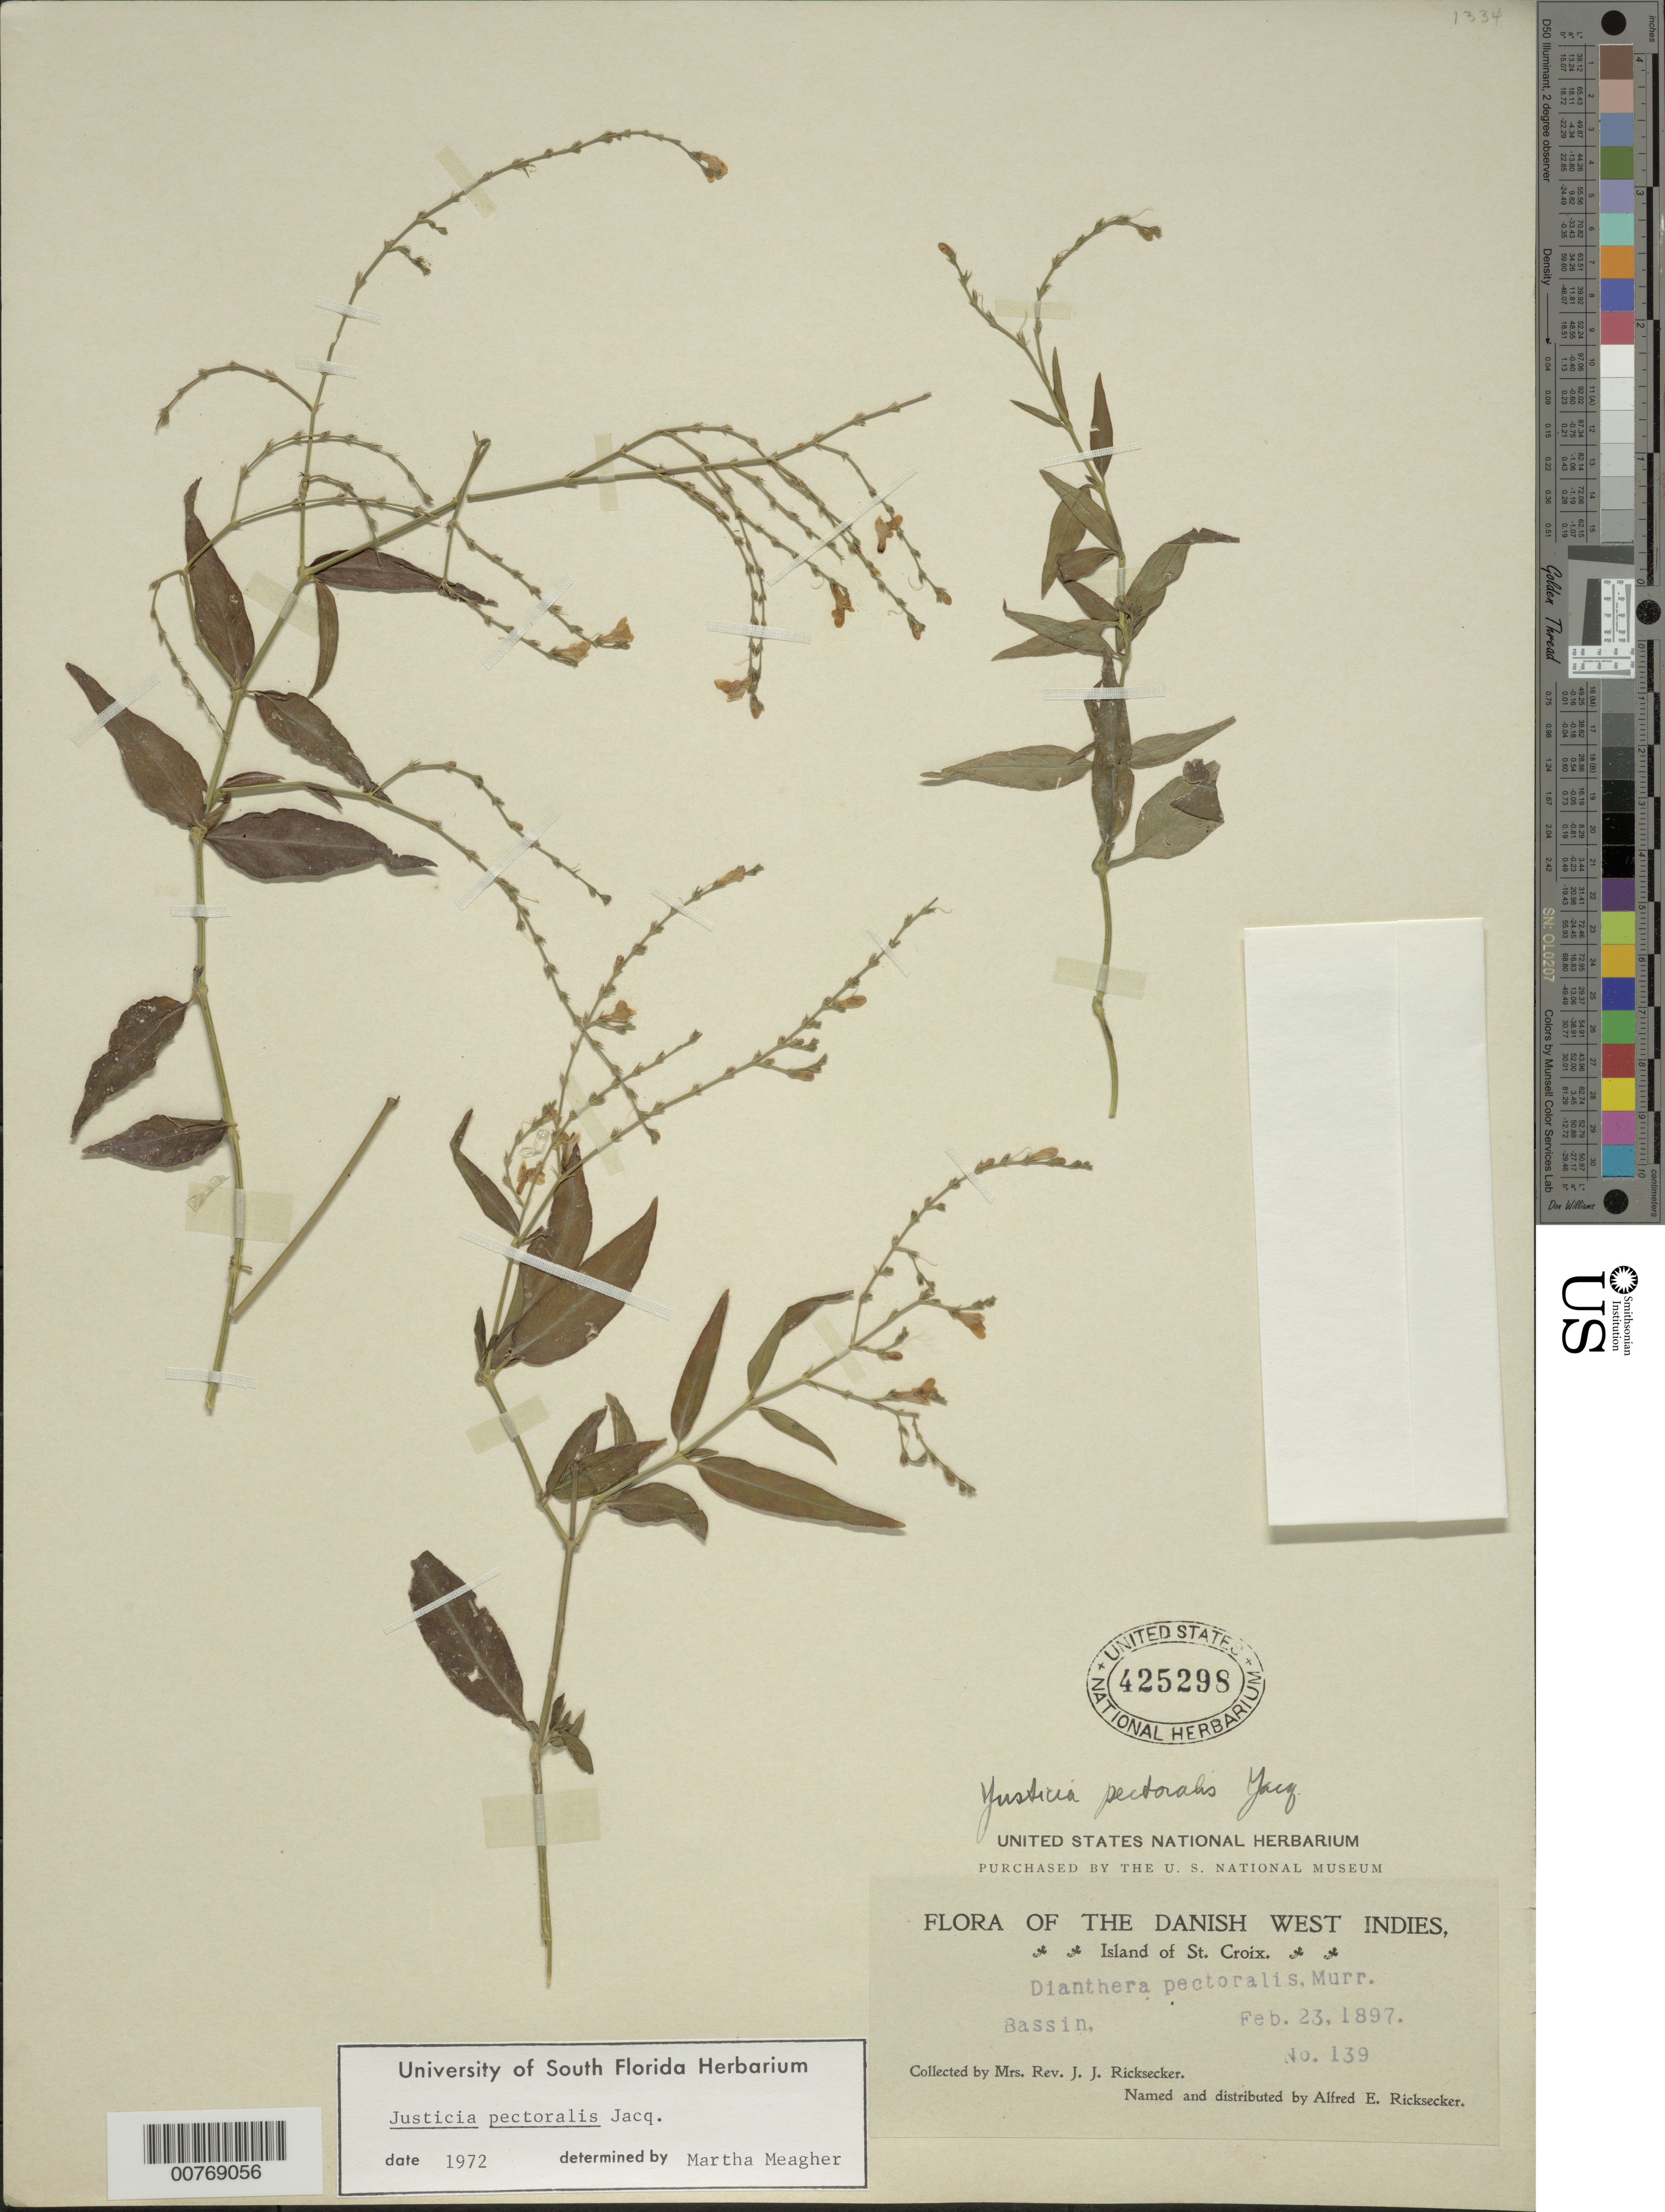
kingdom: Plantae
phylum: Tracheophyta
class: Magnoliopsida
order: Lamiales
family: Acanthaceae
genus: Justicia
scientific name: Justicia pectoralis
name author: Jacq.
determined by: Meagher, M.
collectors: L. A. Ricksecker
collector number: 139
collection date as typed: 23 Feb 1897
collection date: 1897-02-23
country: U.S. Virgin Islands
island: St. Croix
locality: Bassin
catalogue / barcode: US 425298